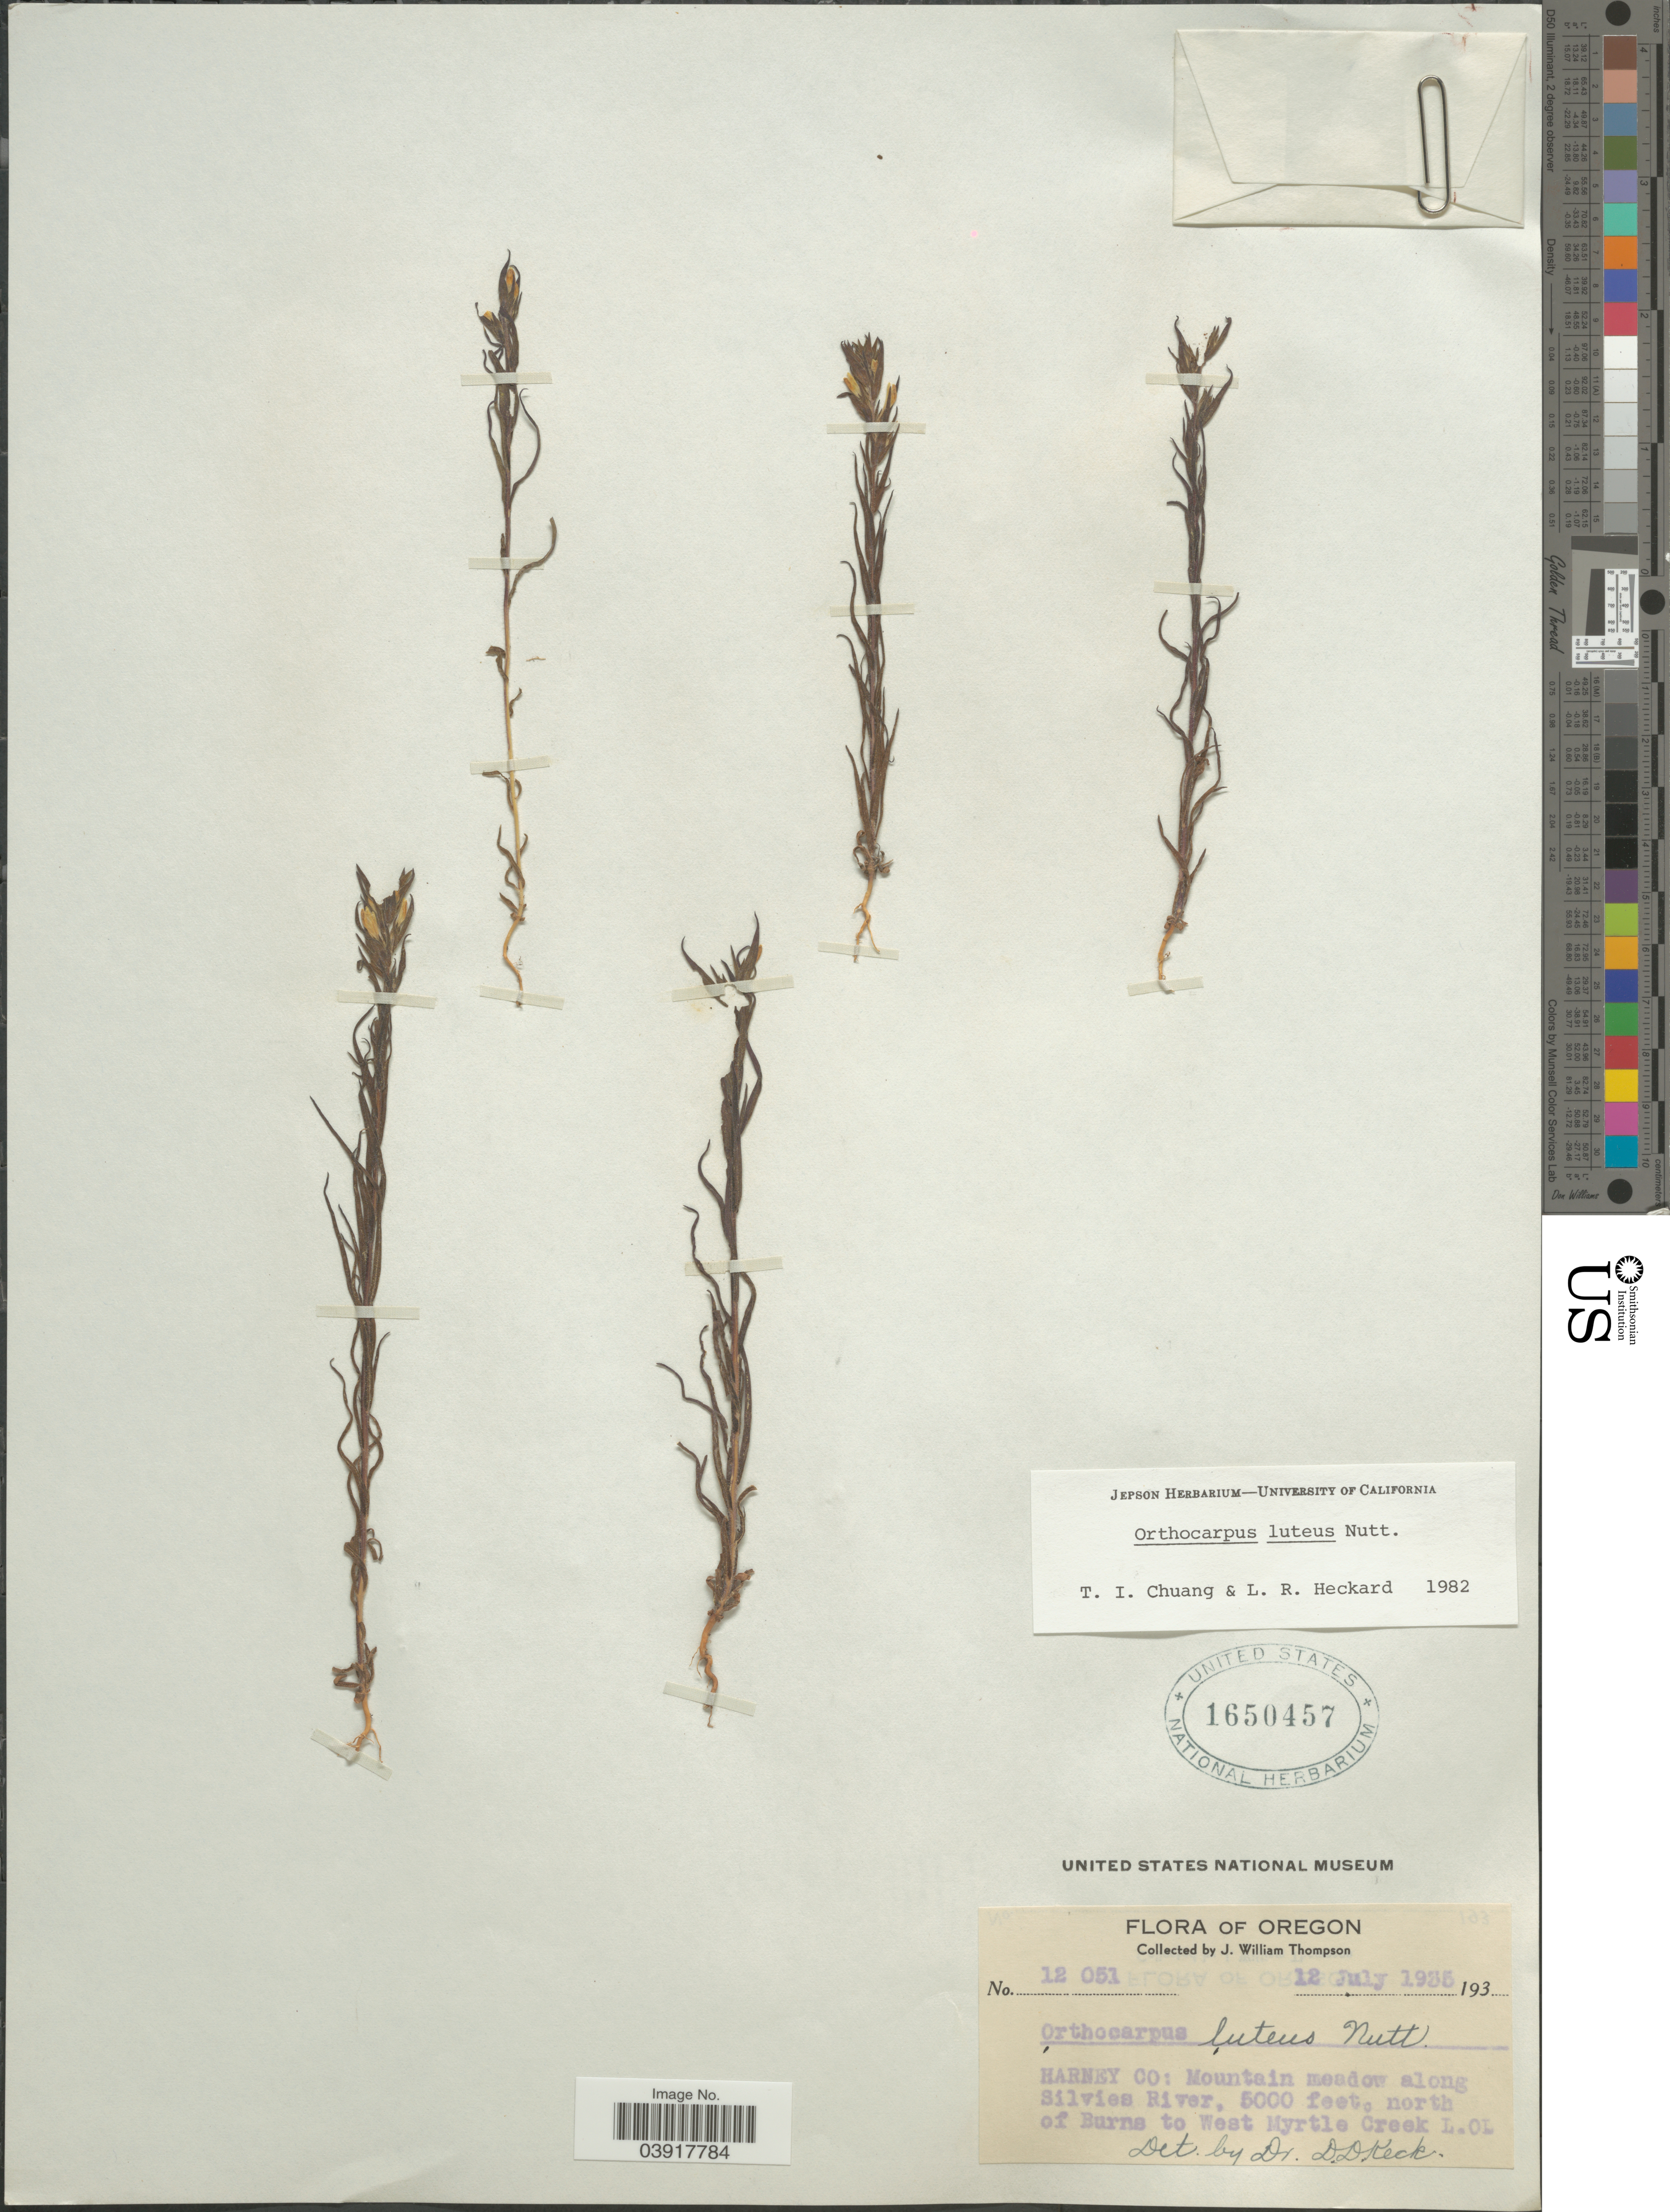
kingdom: Plantae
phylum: Tracheophyta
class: Magnoliopsida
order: Lamiales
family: Orobanchaceae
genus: Orthocarpus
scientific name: Orthocarpus luteus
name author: Nutt.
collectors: J. W. Thompson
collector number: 12051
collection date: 1935-07-12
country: United States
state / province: Oregon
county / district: Harney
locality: Harney Co: Mountain meadow along Silvies River, north of Burns to West Myrtle Creek L. OL.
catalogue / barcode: US 1650457